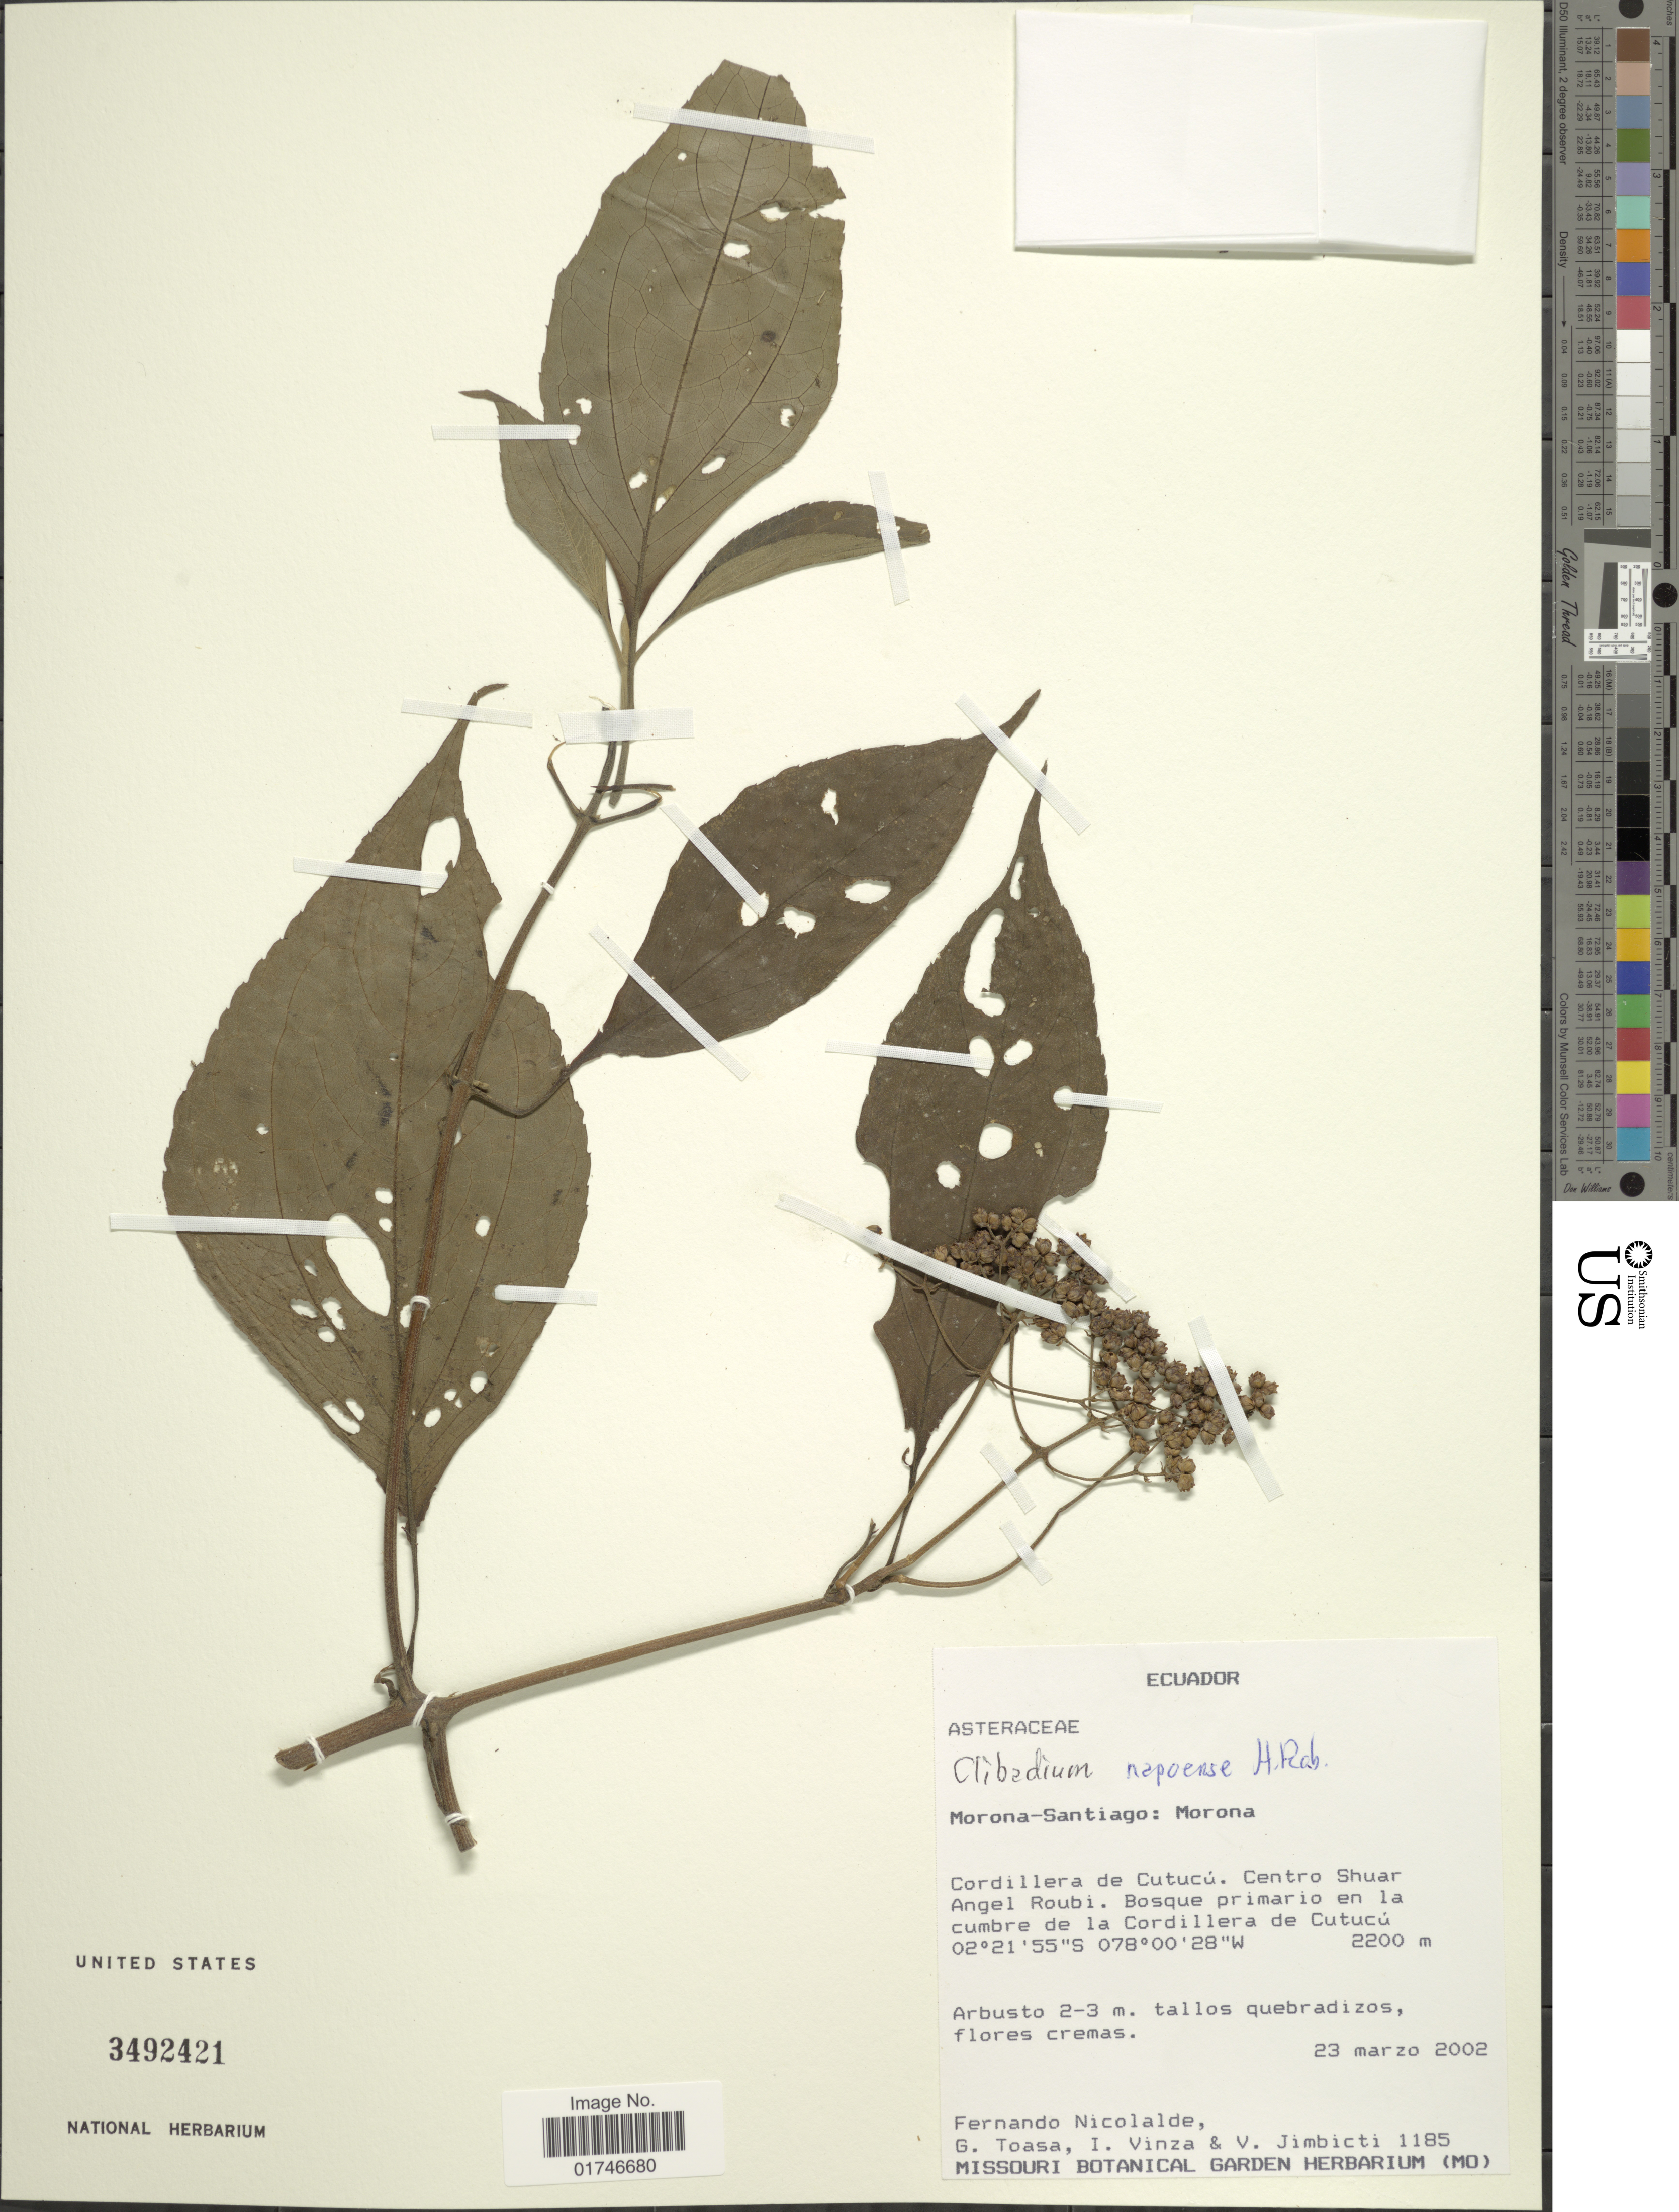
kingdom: Plantae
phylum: Tracheophyta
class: Magnoliopsida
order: Asterales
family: Asteraceae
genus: Clibadium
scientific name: Clibadium napoense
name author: H. Rob.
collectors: F. Nicolalde, G. Toasa, I. Vinza & V. Jimbicti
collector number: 1185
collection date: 2002-03-23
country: Ecuador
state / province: Morona-Santiago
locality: Morona-Santiago: Morona. Cordillera de Cutucú. Centro Shuar Angel Roubi. Bosque primario en la cumbre de la Cordillera de Cutucú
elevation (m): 2200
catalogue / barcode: US 3492421